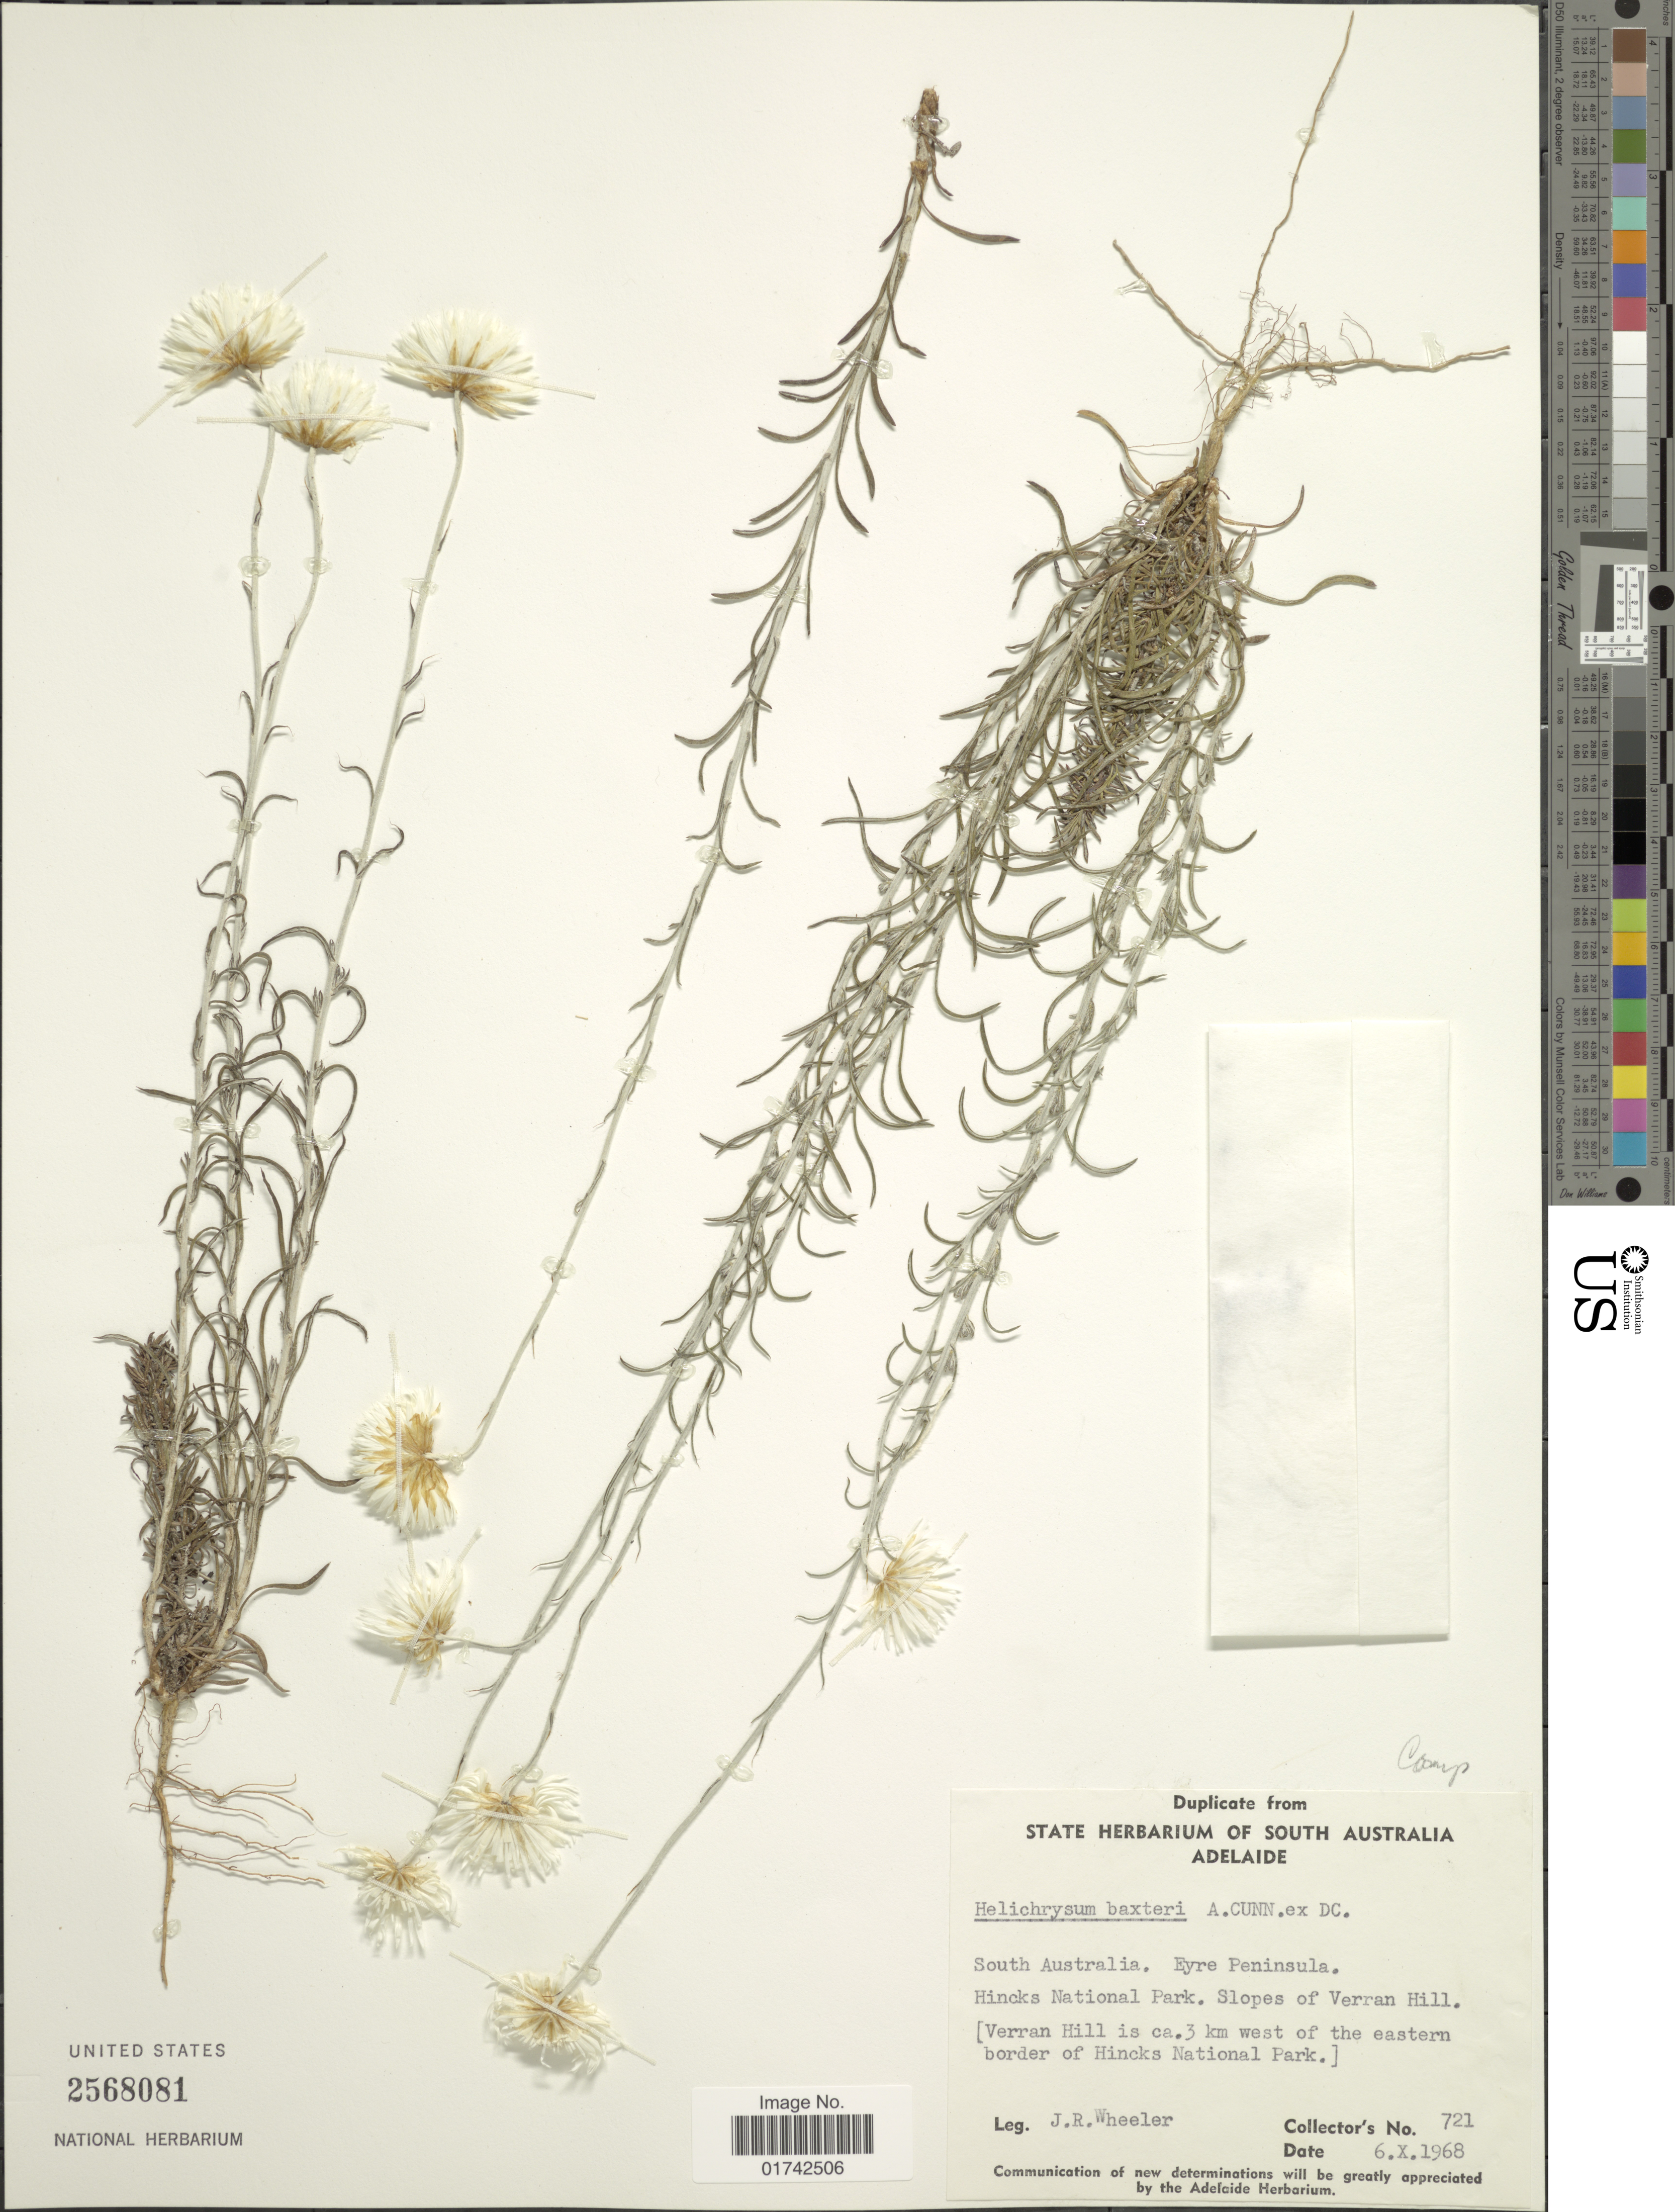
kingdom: Plantae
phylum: Tracheophyta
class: Magnoliopsida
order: Asterales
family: Asteraceae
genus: Helichrysum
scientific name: Helichrysum baxteri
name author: A. Cunn. ex DC.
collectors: J. Wheeler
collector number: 721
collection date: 1968-10-06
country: Australia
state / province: South Australia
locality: Eyre Peninsula. Hincks National Park. Slopes of Verran Hill (Verran Hill is ca. 3 km west of the eastern border of Hincks National Park)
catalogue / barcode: US 2568081